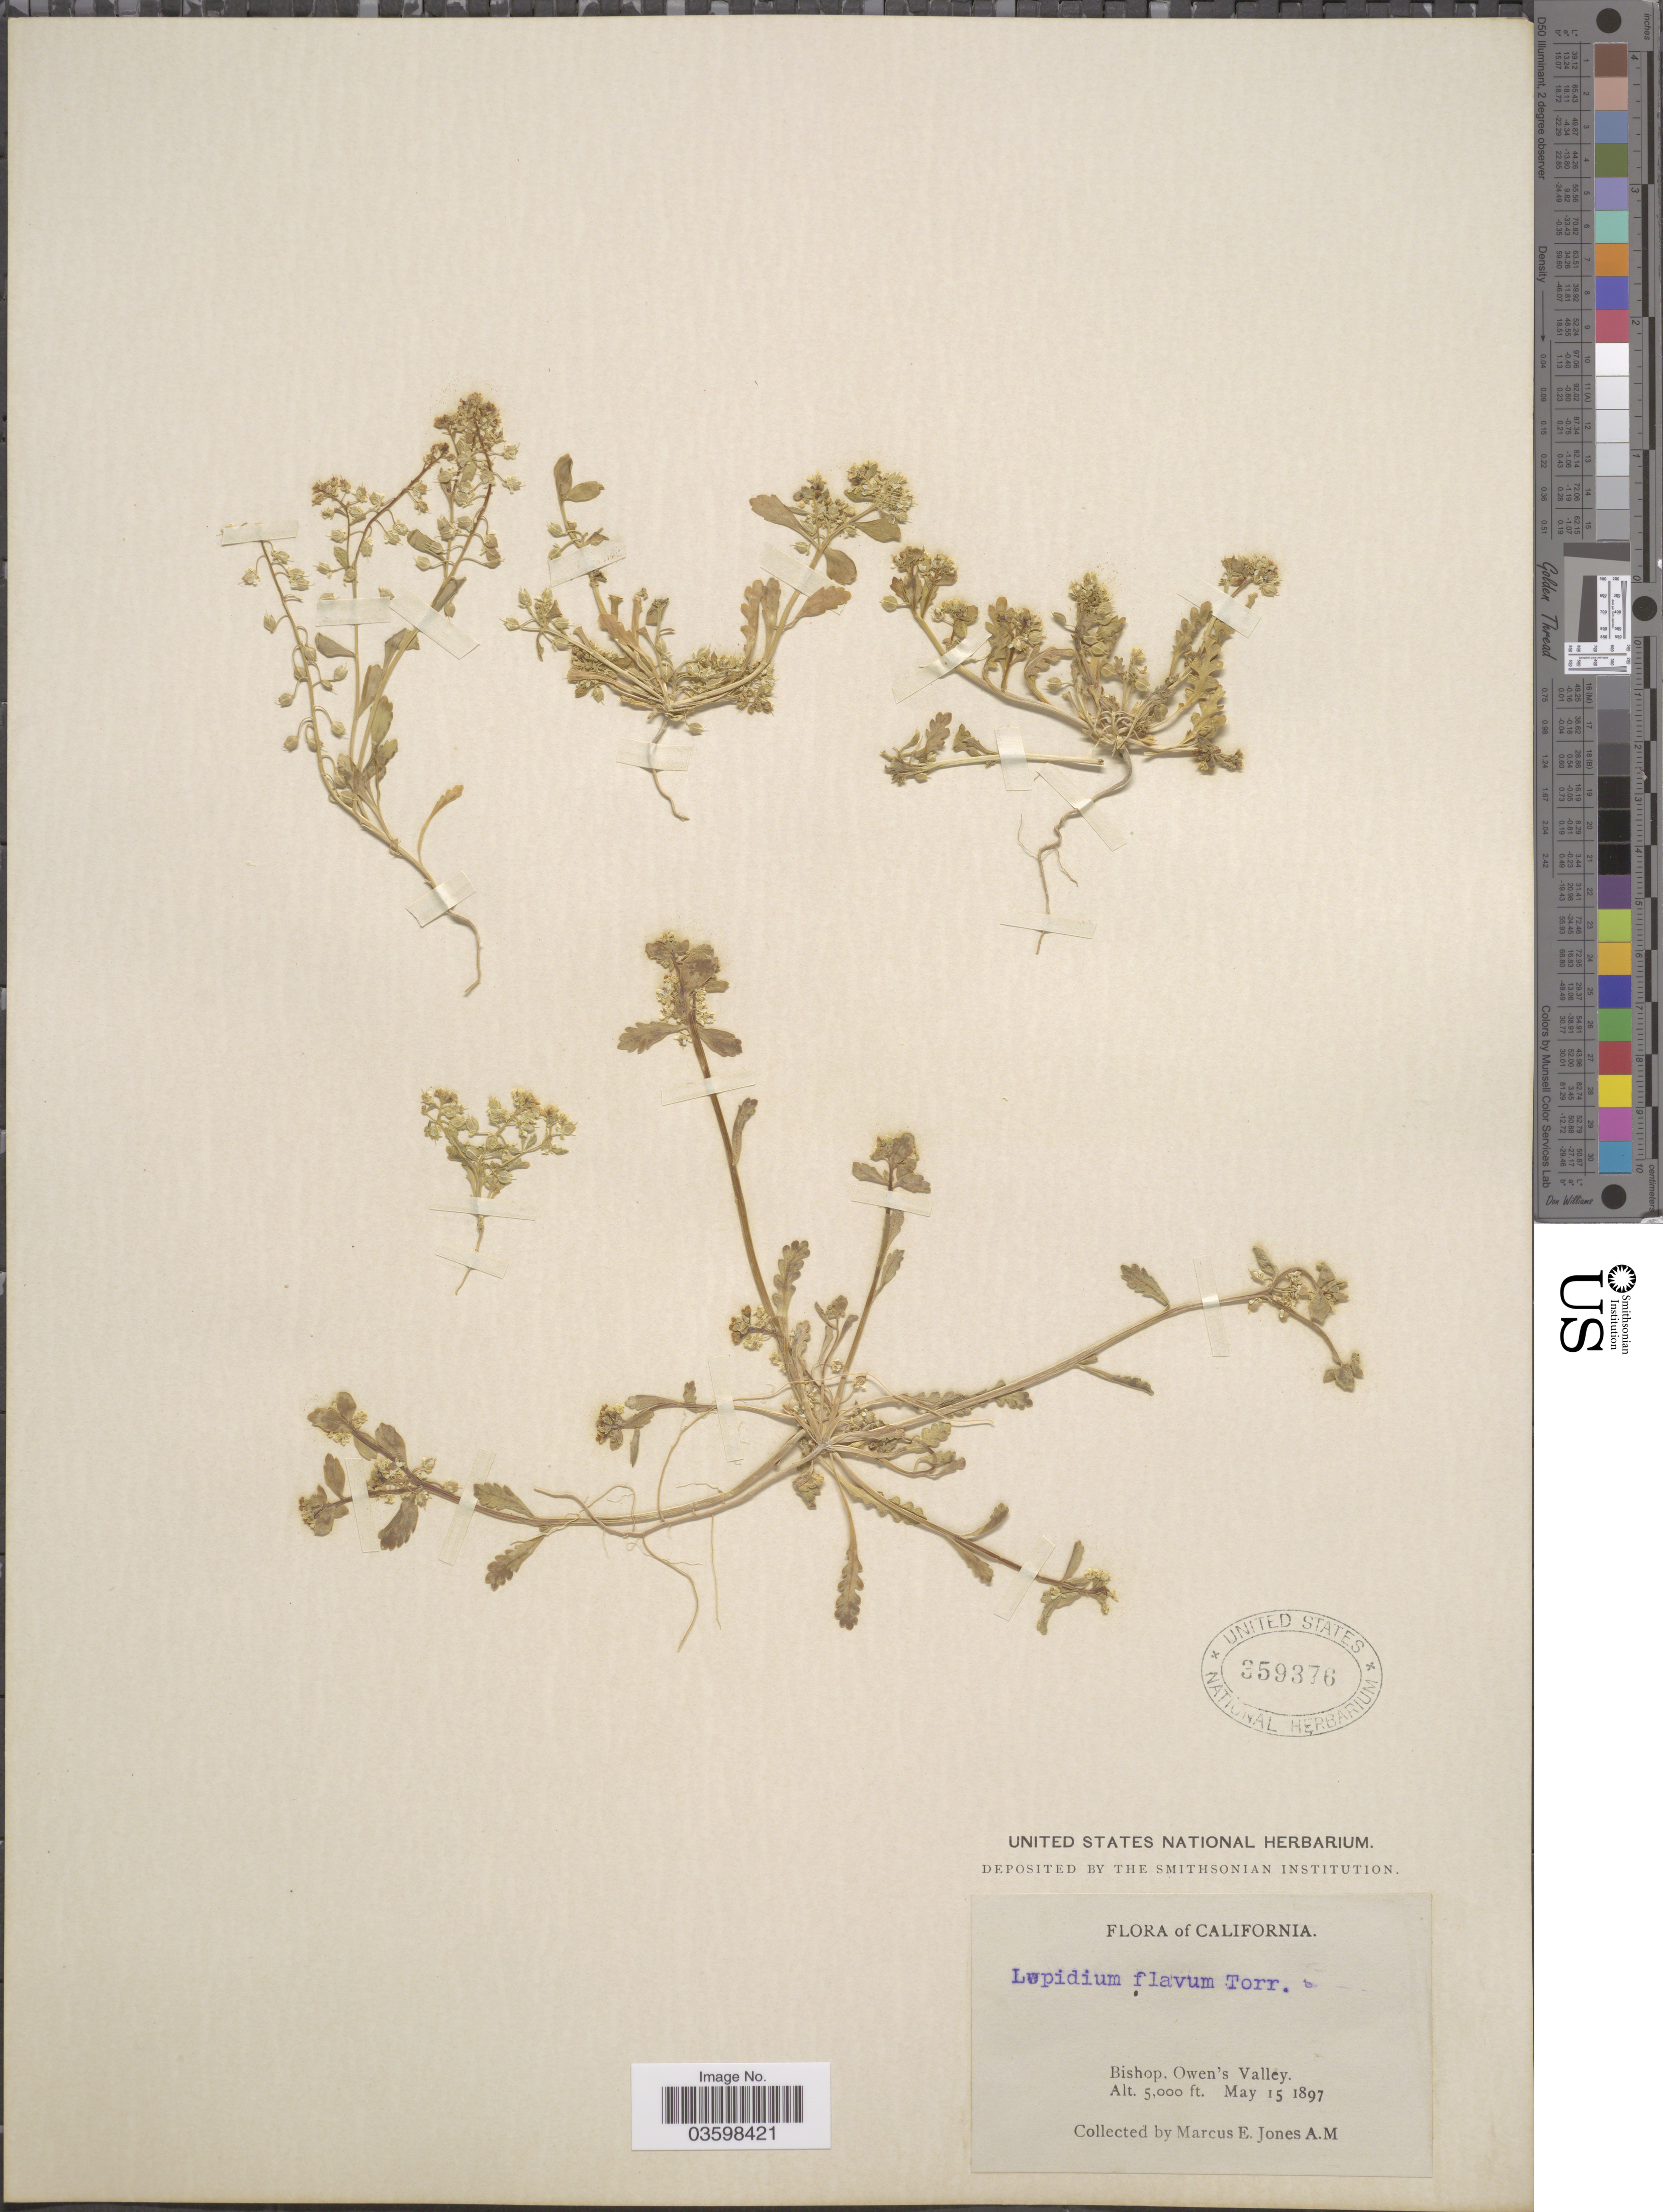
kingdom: Plantae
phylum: Tracheophyta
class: Magnoliopsida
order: Brassicales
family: Brassicaceae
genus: Lepidium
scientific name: Lepidium flavum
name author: Torr.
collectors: M. E. Jones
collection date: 1897-05-15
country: United States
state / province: California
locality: Bishop, Owen's Valley.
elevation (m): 1524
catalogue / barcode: US 359376